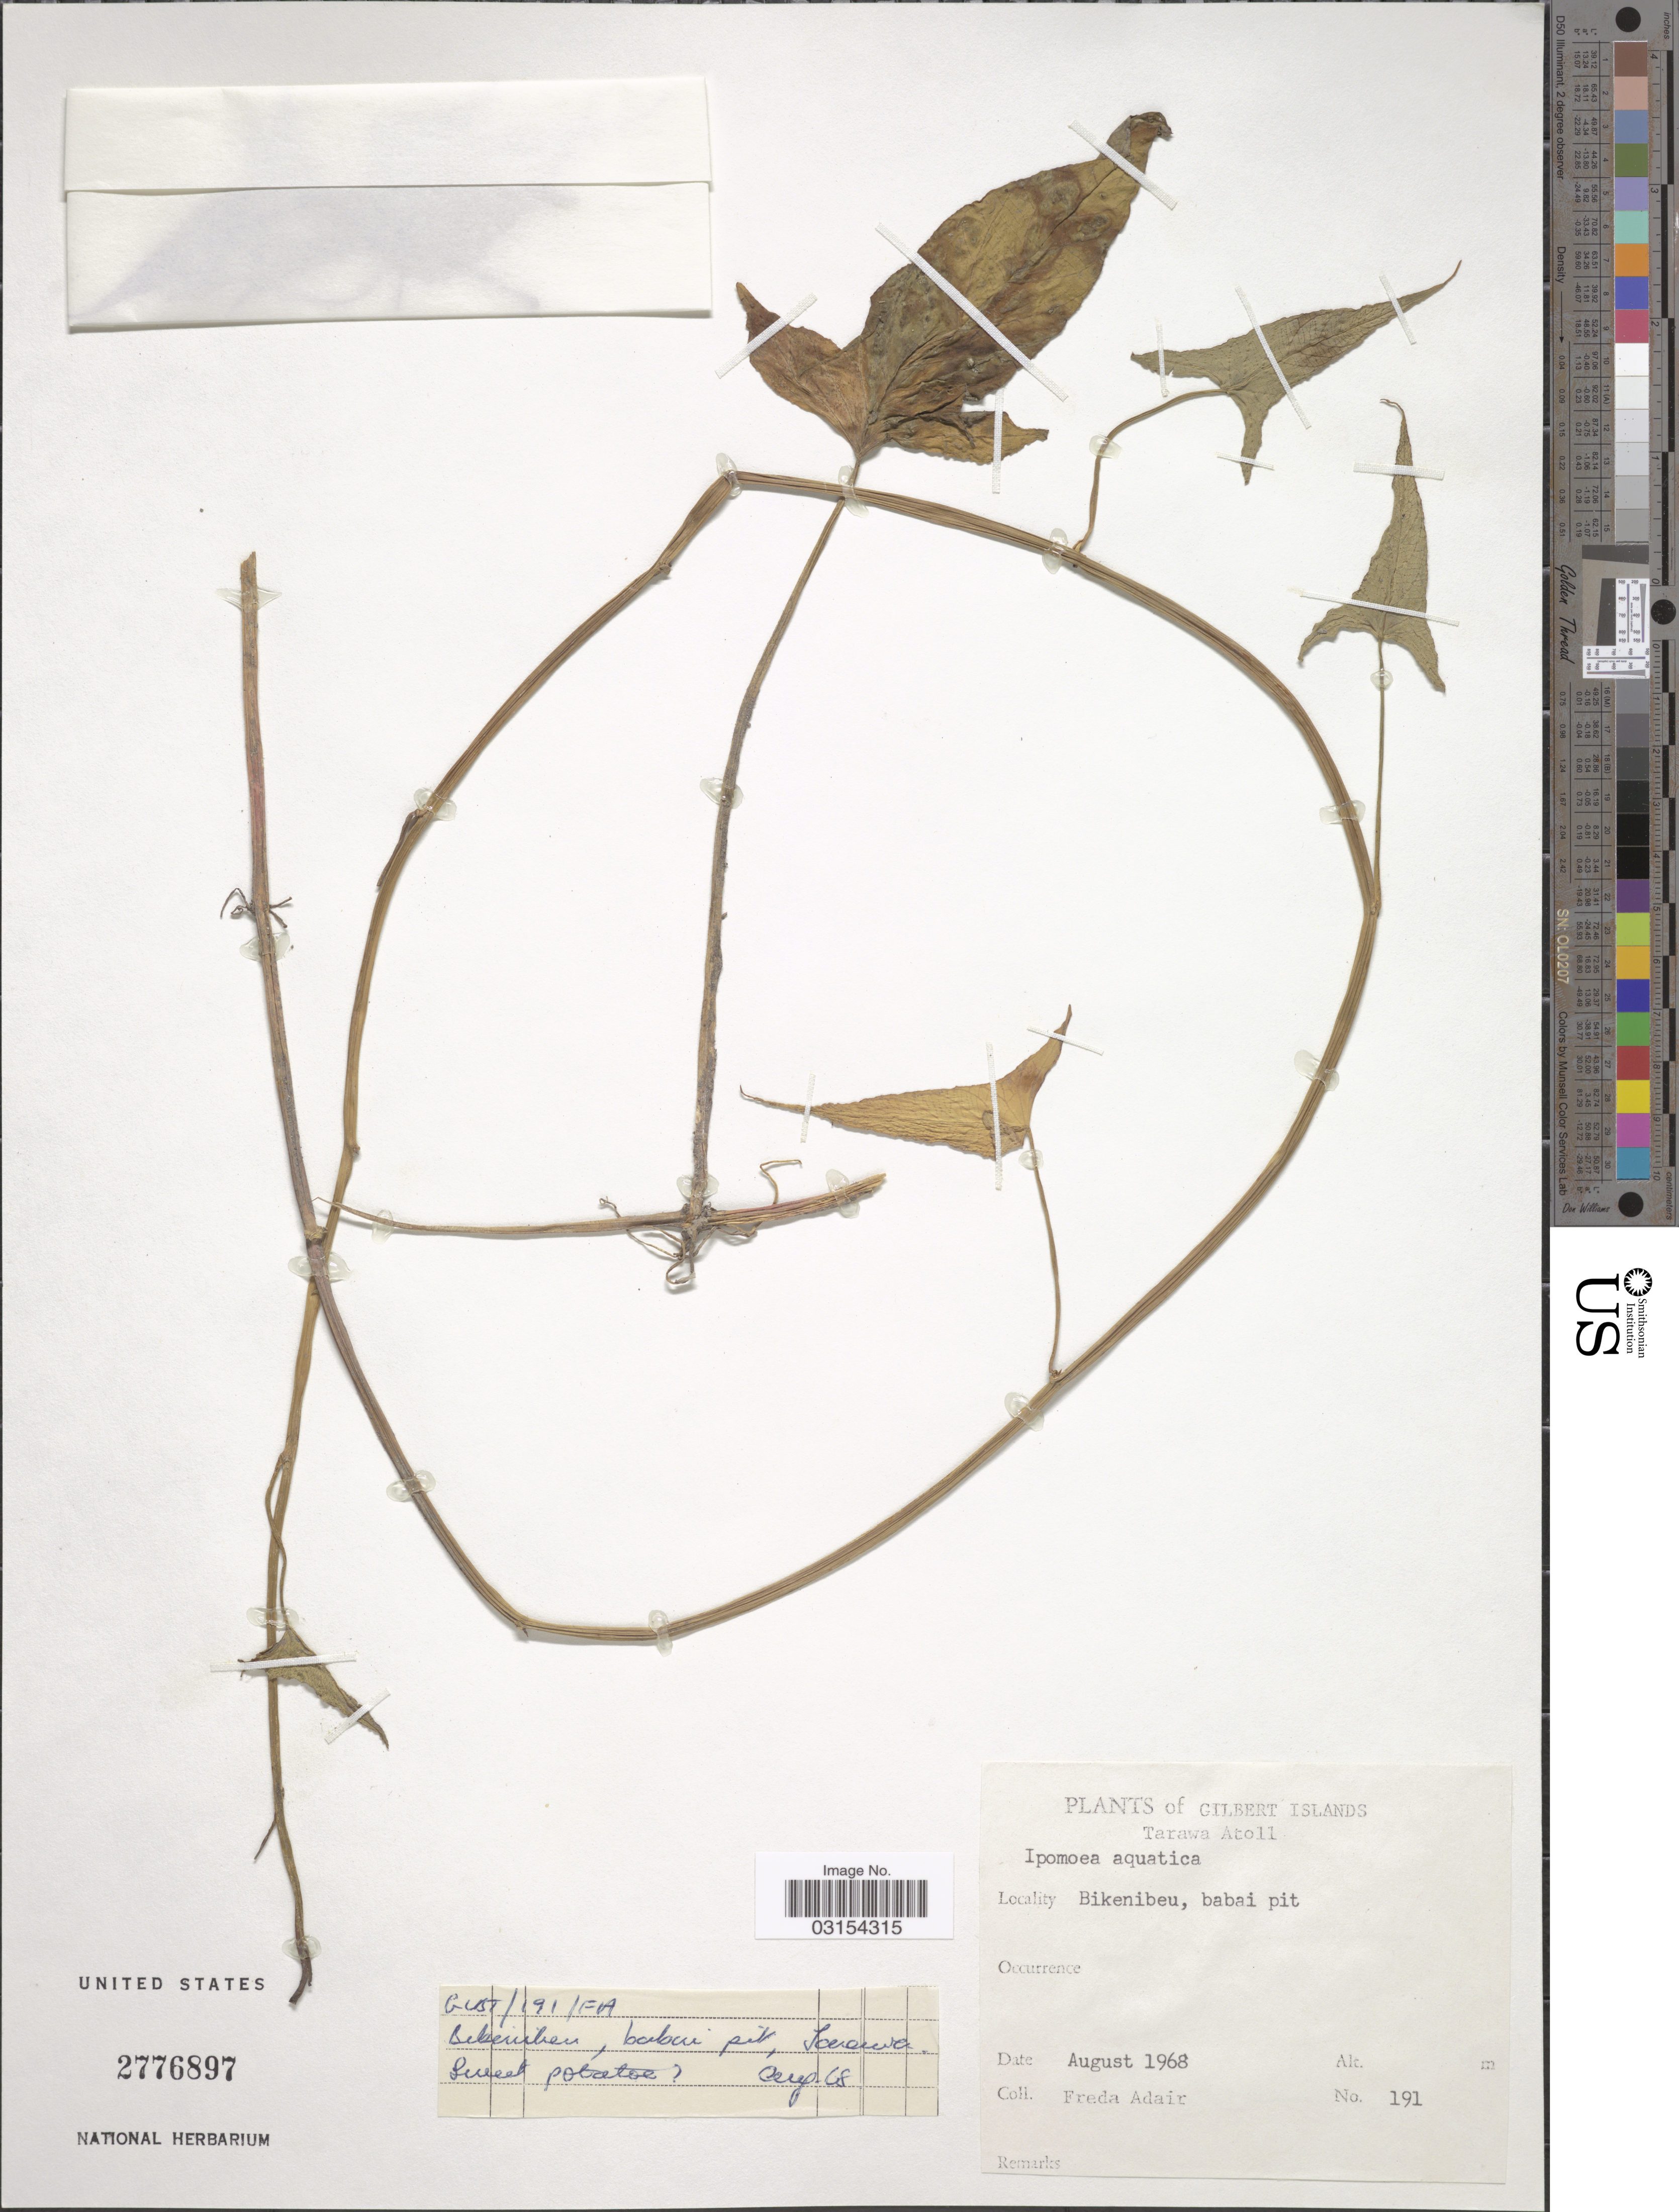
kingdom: Plantae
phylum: Tracheophyta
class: Magnoliopsida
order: Solanales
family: Convolvulaceae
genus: Ipomoea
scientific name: Ipomoea aquatica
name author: Forssk.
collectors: F. Adair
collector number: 191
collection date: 1968-08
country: Kiribati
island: Tarawa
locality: Gilbert Islands. Tarawa Atoll. Bikenibeu, babai pit.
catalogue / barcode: US 2776897